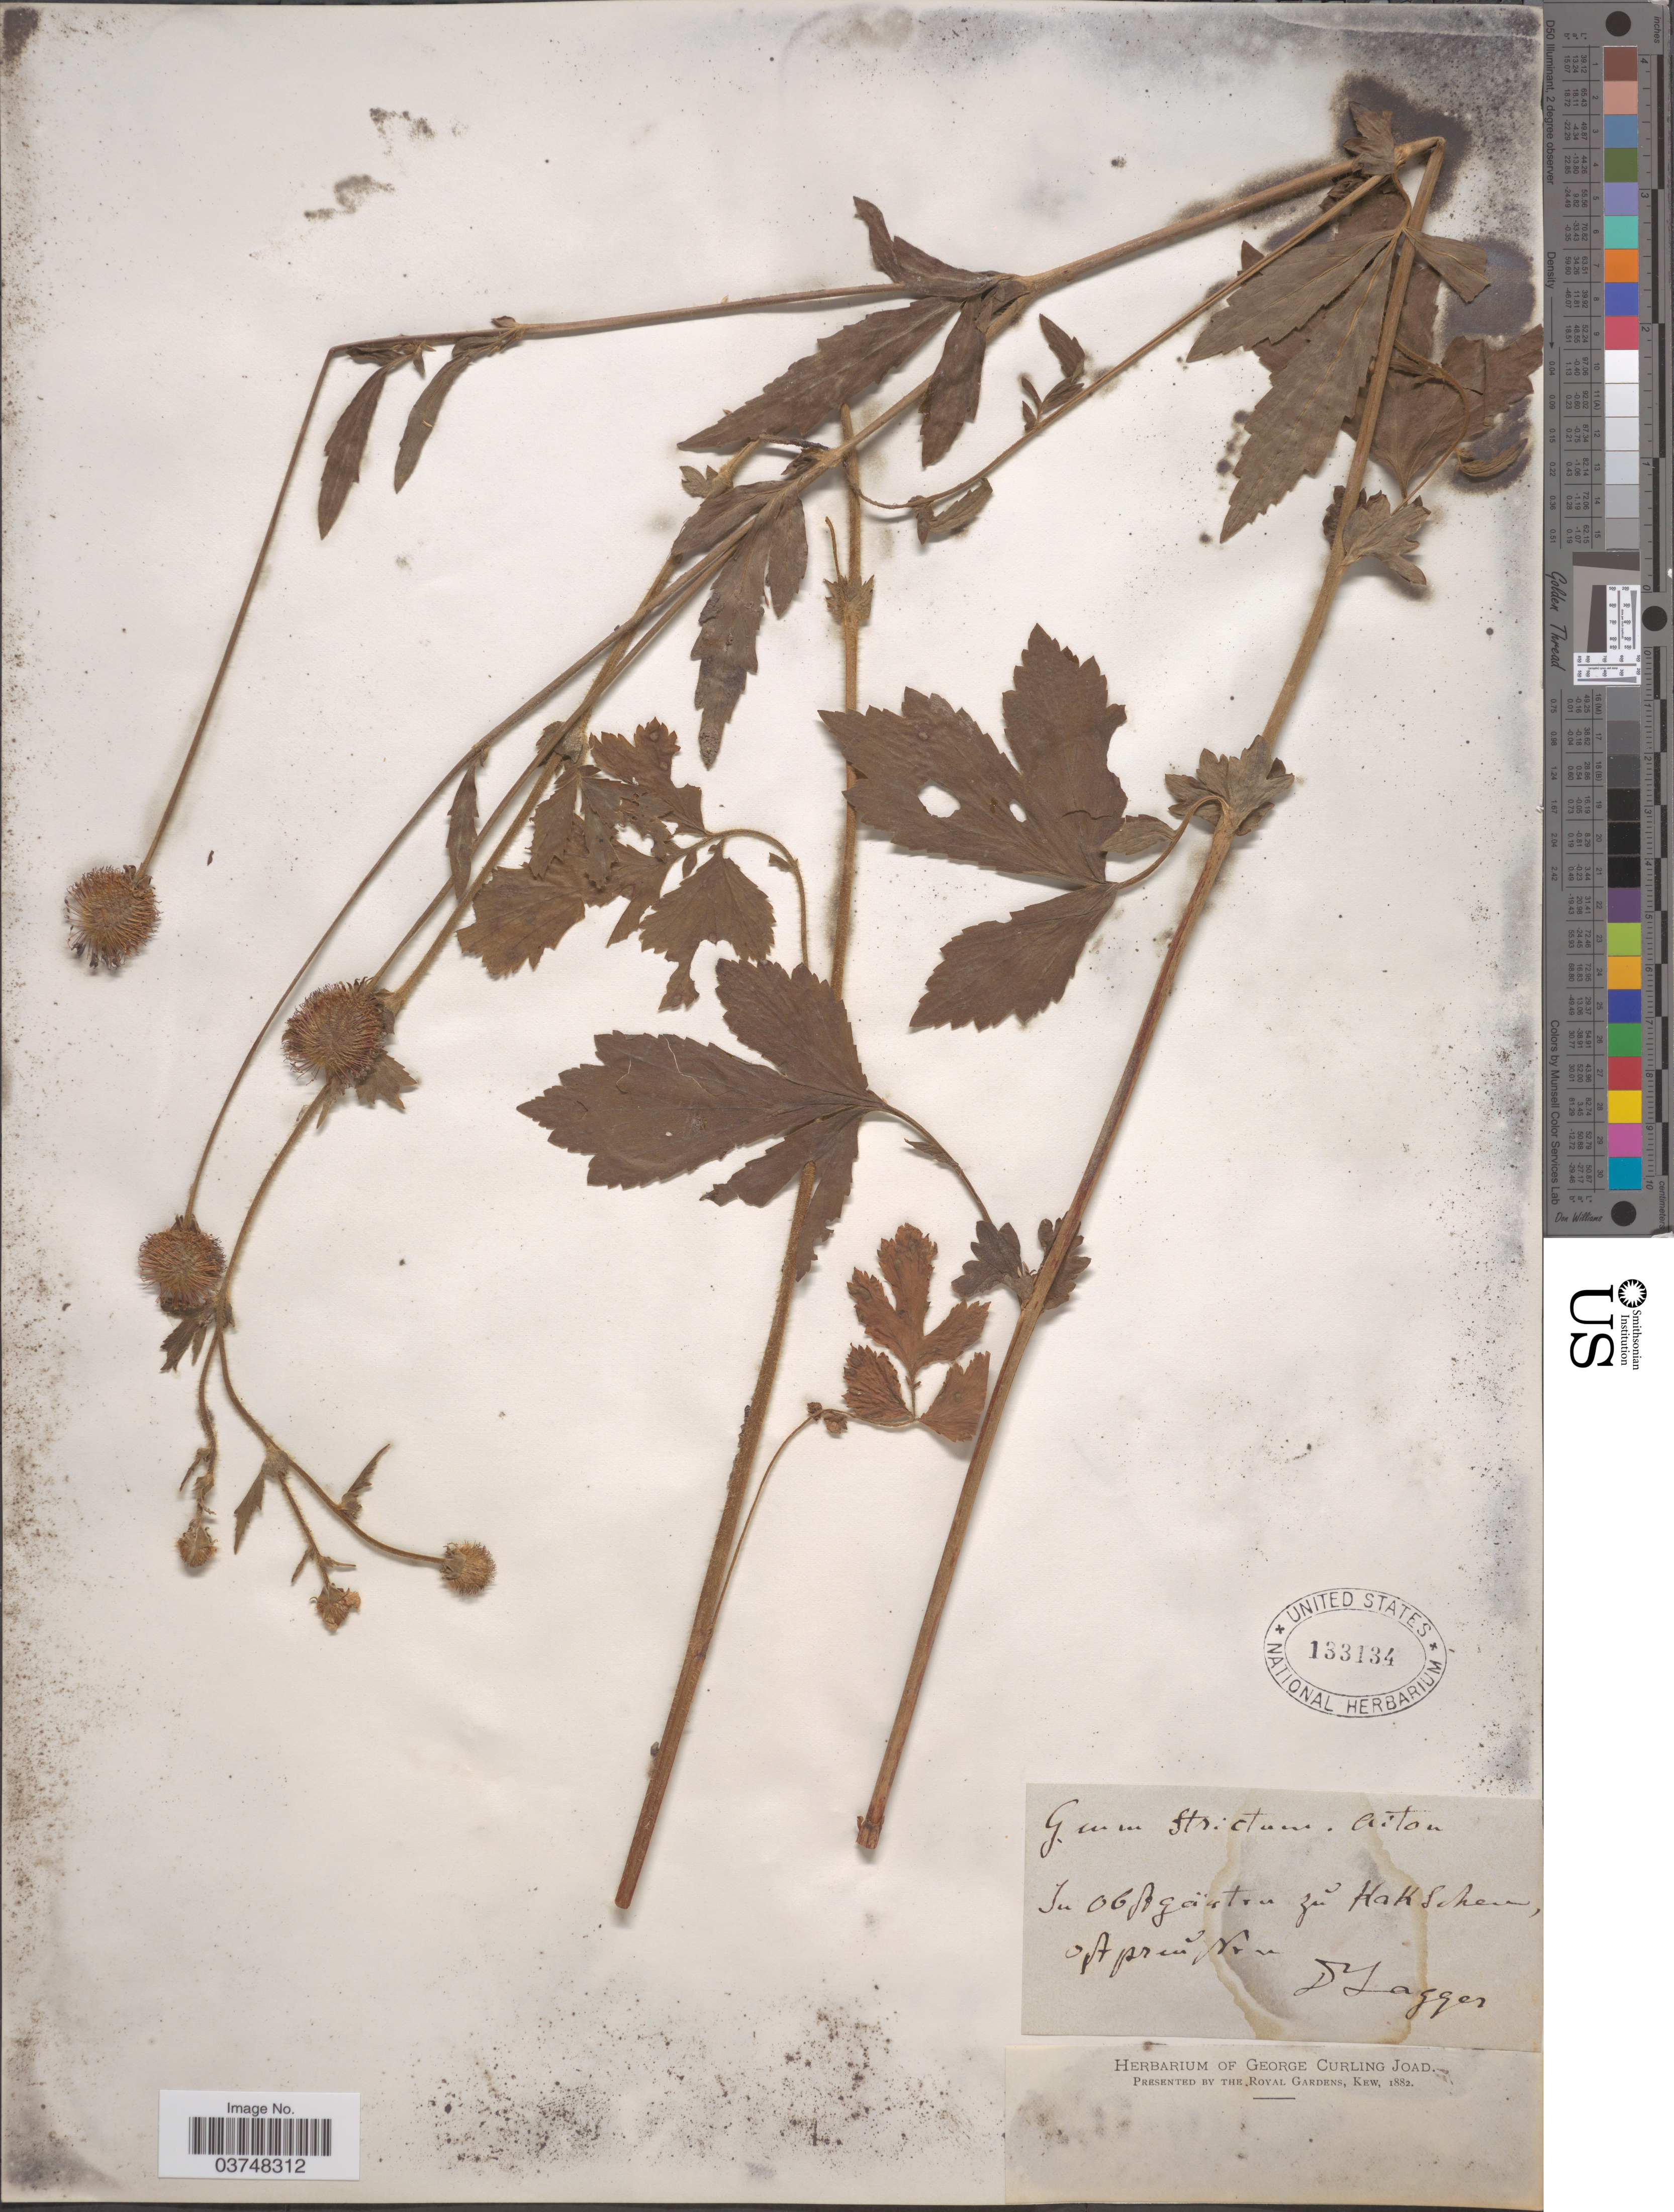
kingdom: Plantae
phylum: Tracheophyta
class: Magnoliopsida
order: Rosales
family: Rosaceae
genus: Geum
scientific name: Geum strictum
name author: Aiton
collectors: F. J. Lagger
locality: In Og Agärten zn Hak Schen, Ostpreussen. [interpreted]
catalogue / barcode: US 133134